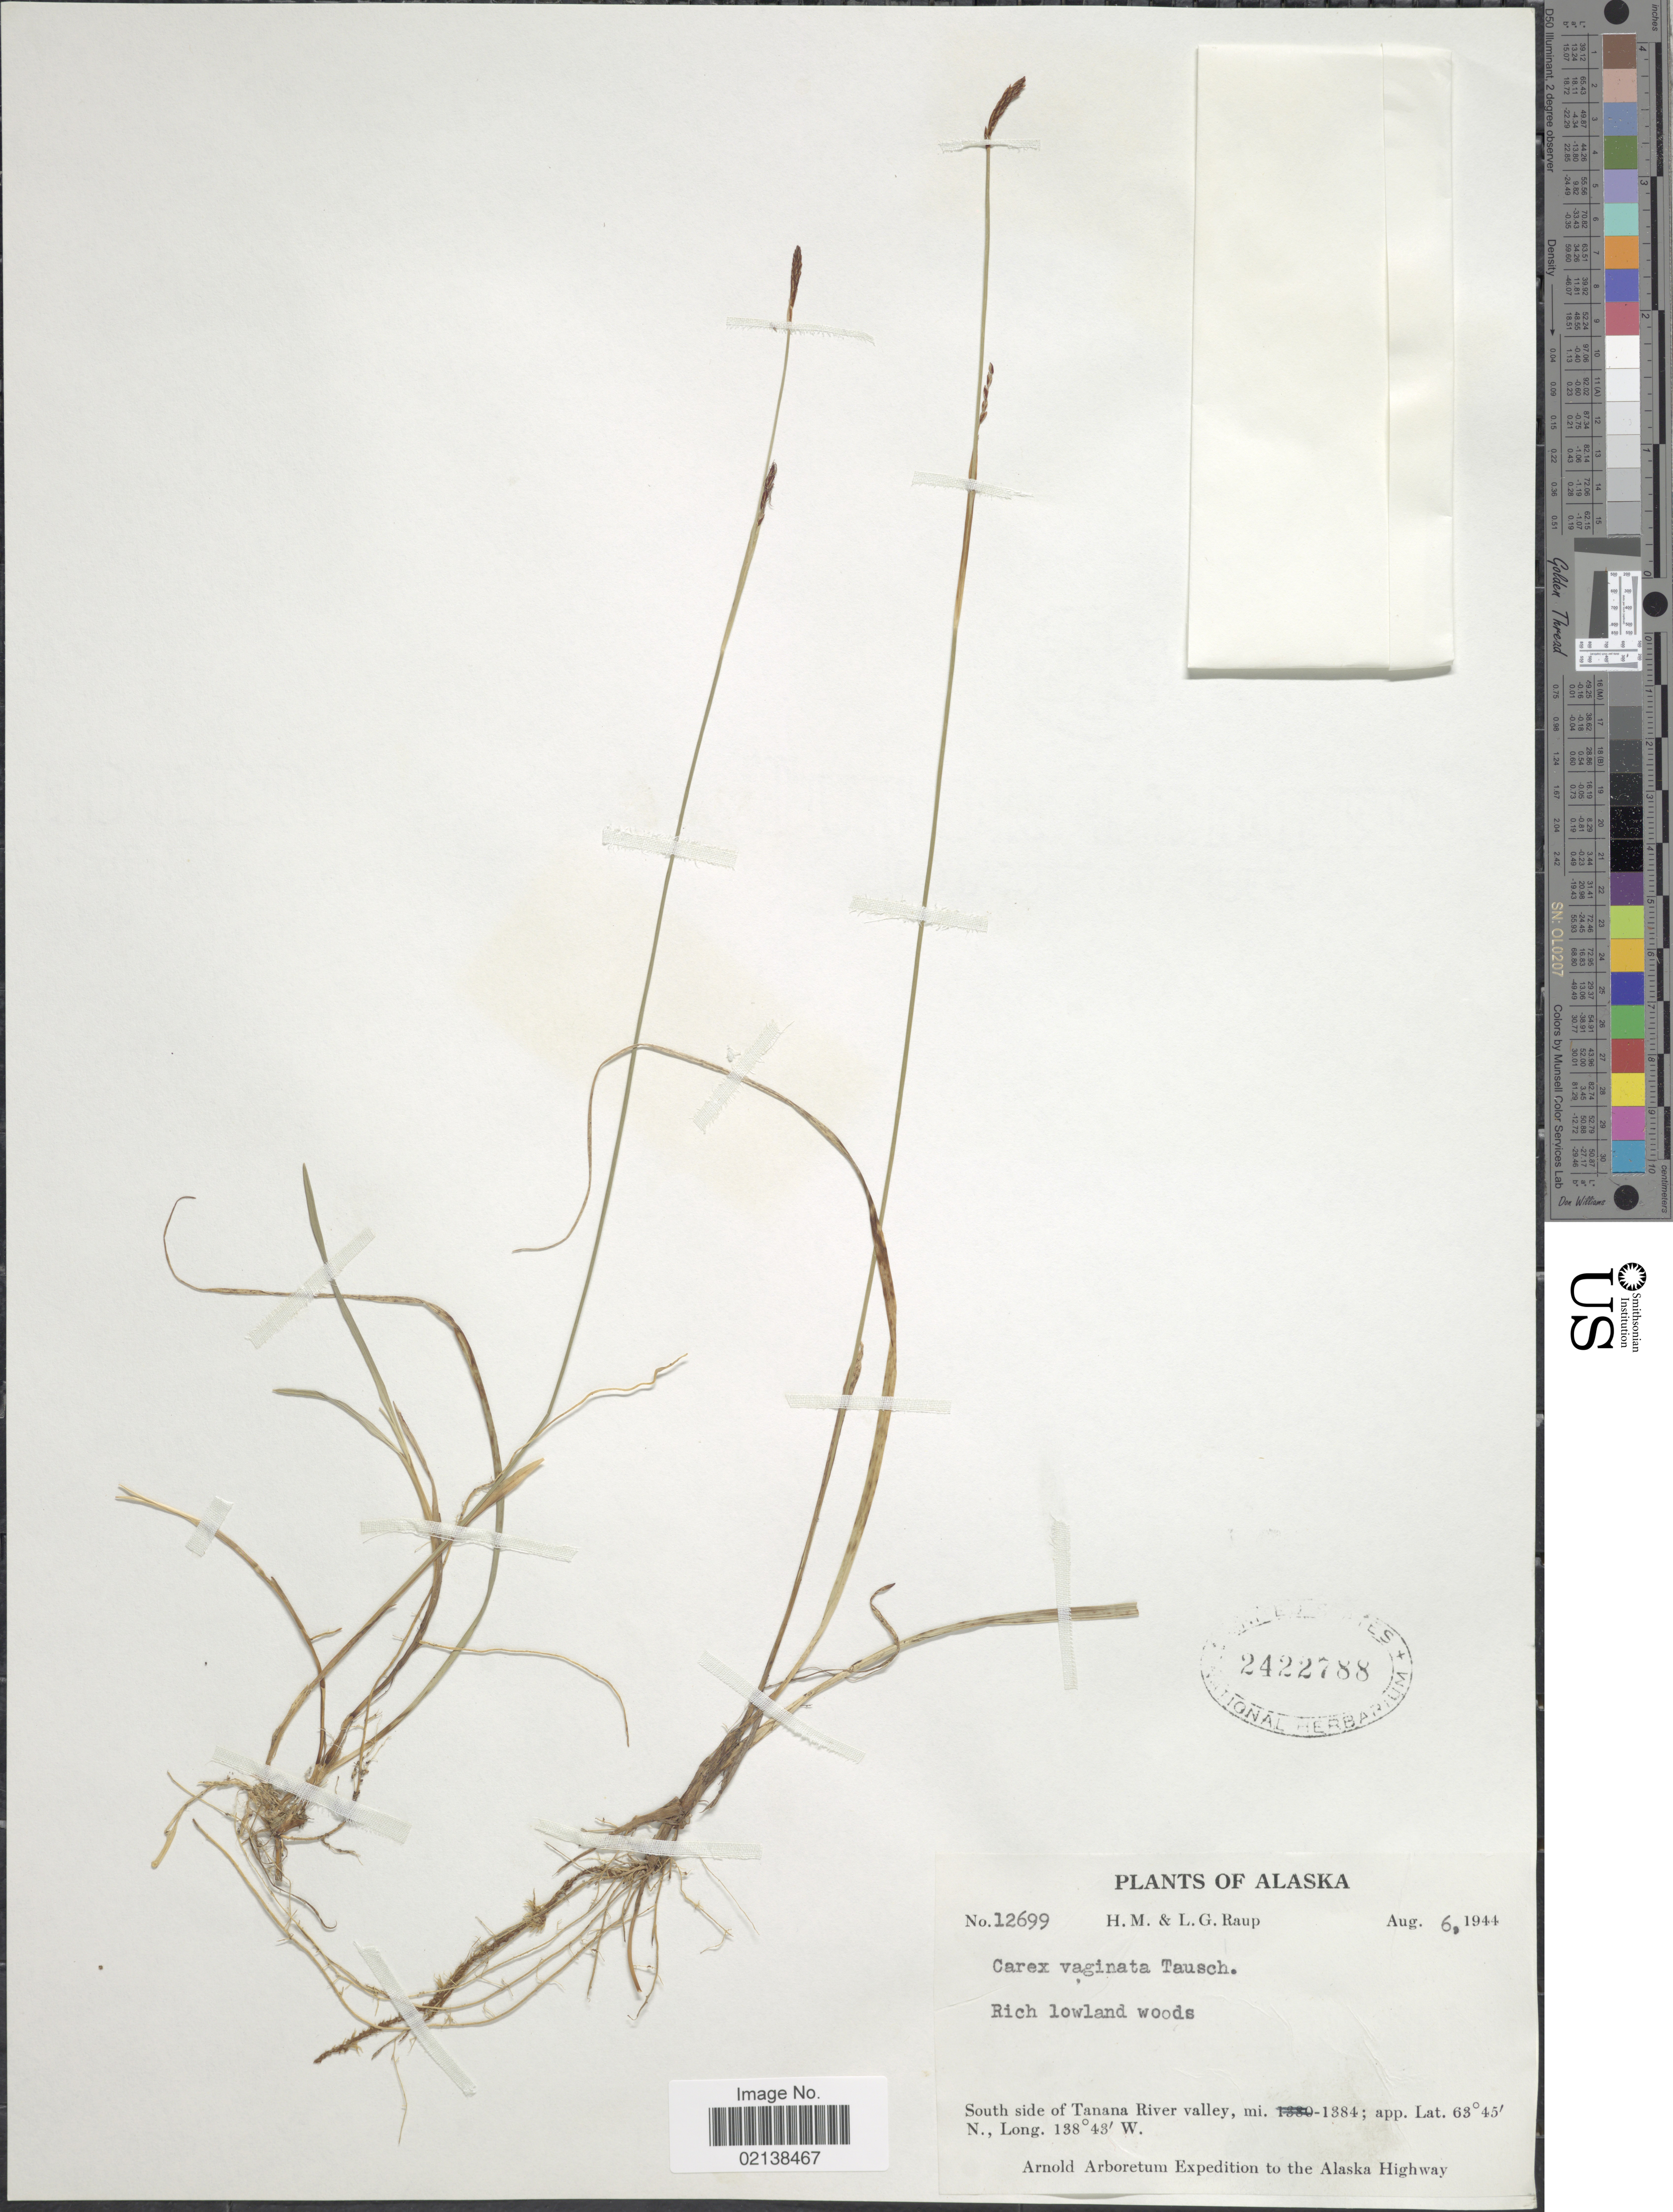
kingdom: Plantae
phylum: Tracheophyta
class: Liliopsida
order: Poales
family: Cyperaceae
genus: Carex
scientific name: Carex vaginata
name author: Tausch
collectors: H. Raup & L. Raup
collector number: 12699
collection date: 1944-08-06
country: United States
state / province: Alaska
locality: Rich lowland woods, South side of Tanana River valley, mi. 1384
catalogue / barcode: US 2422788